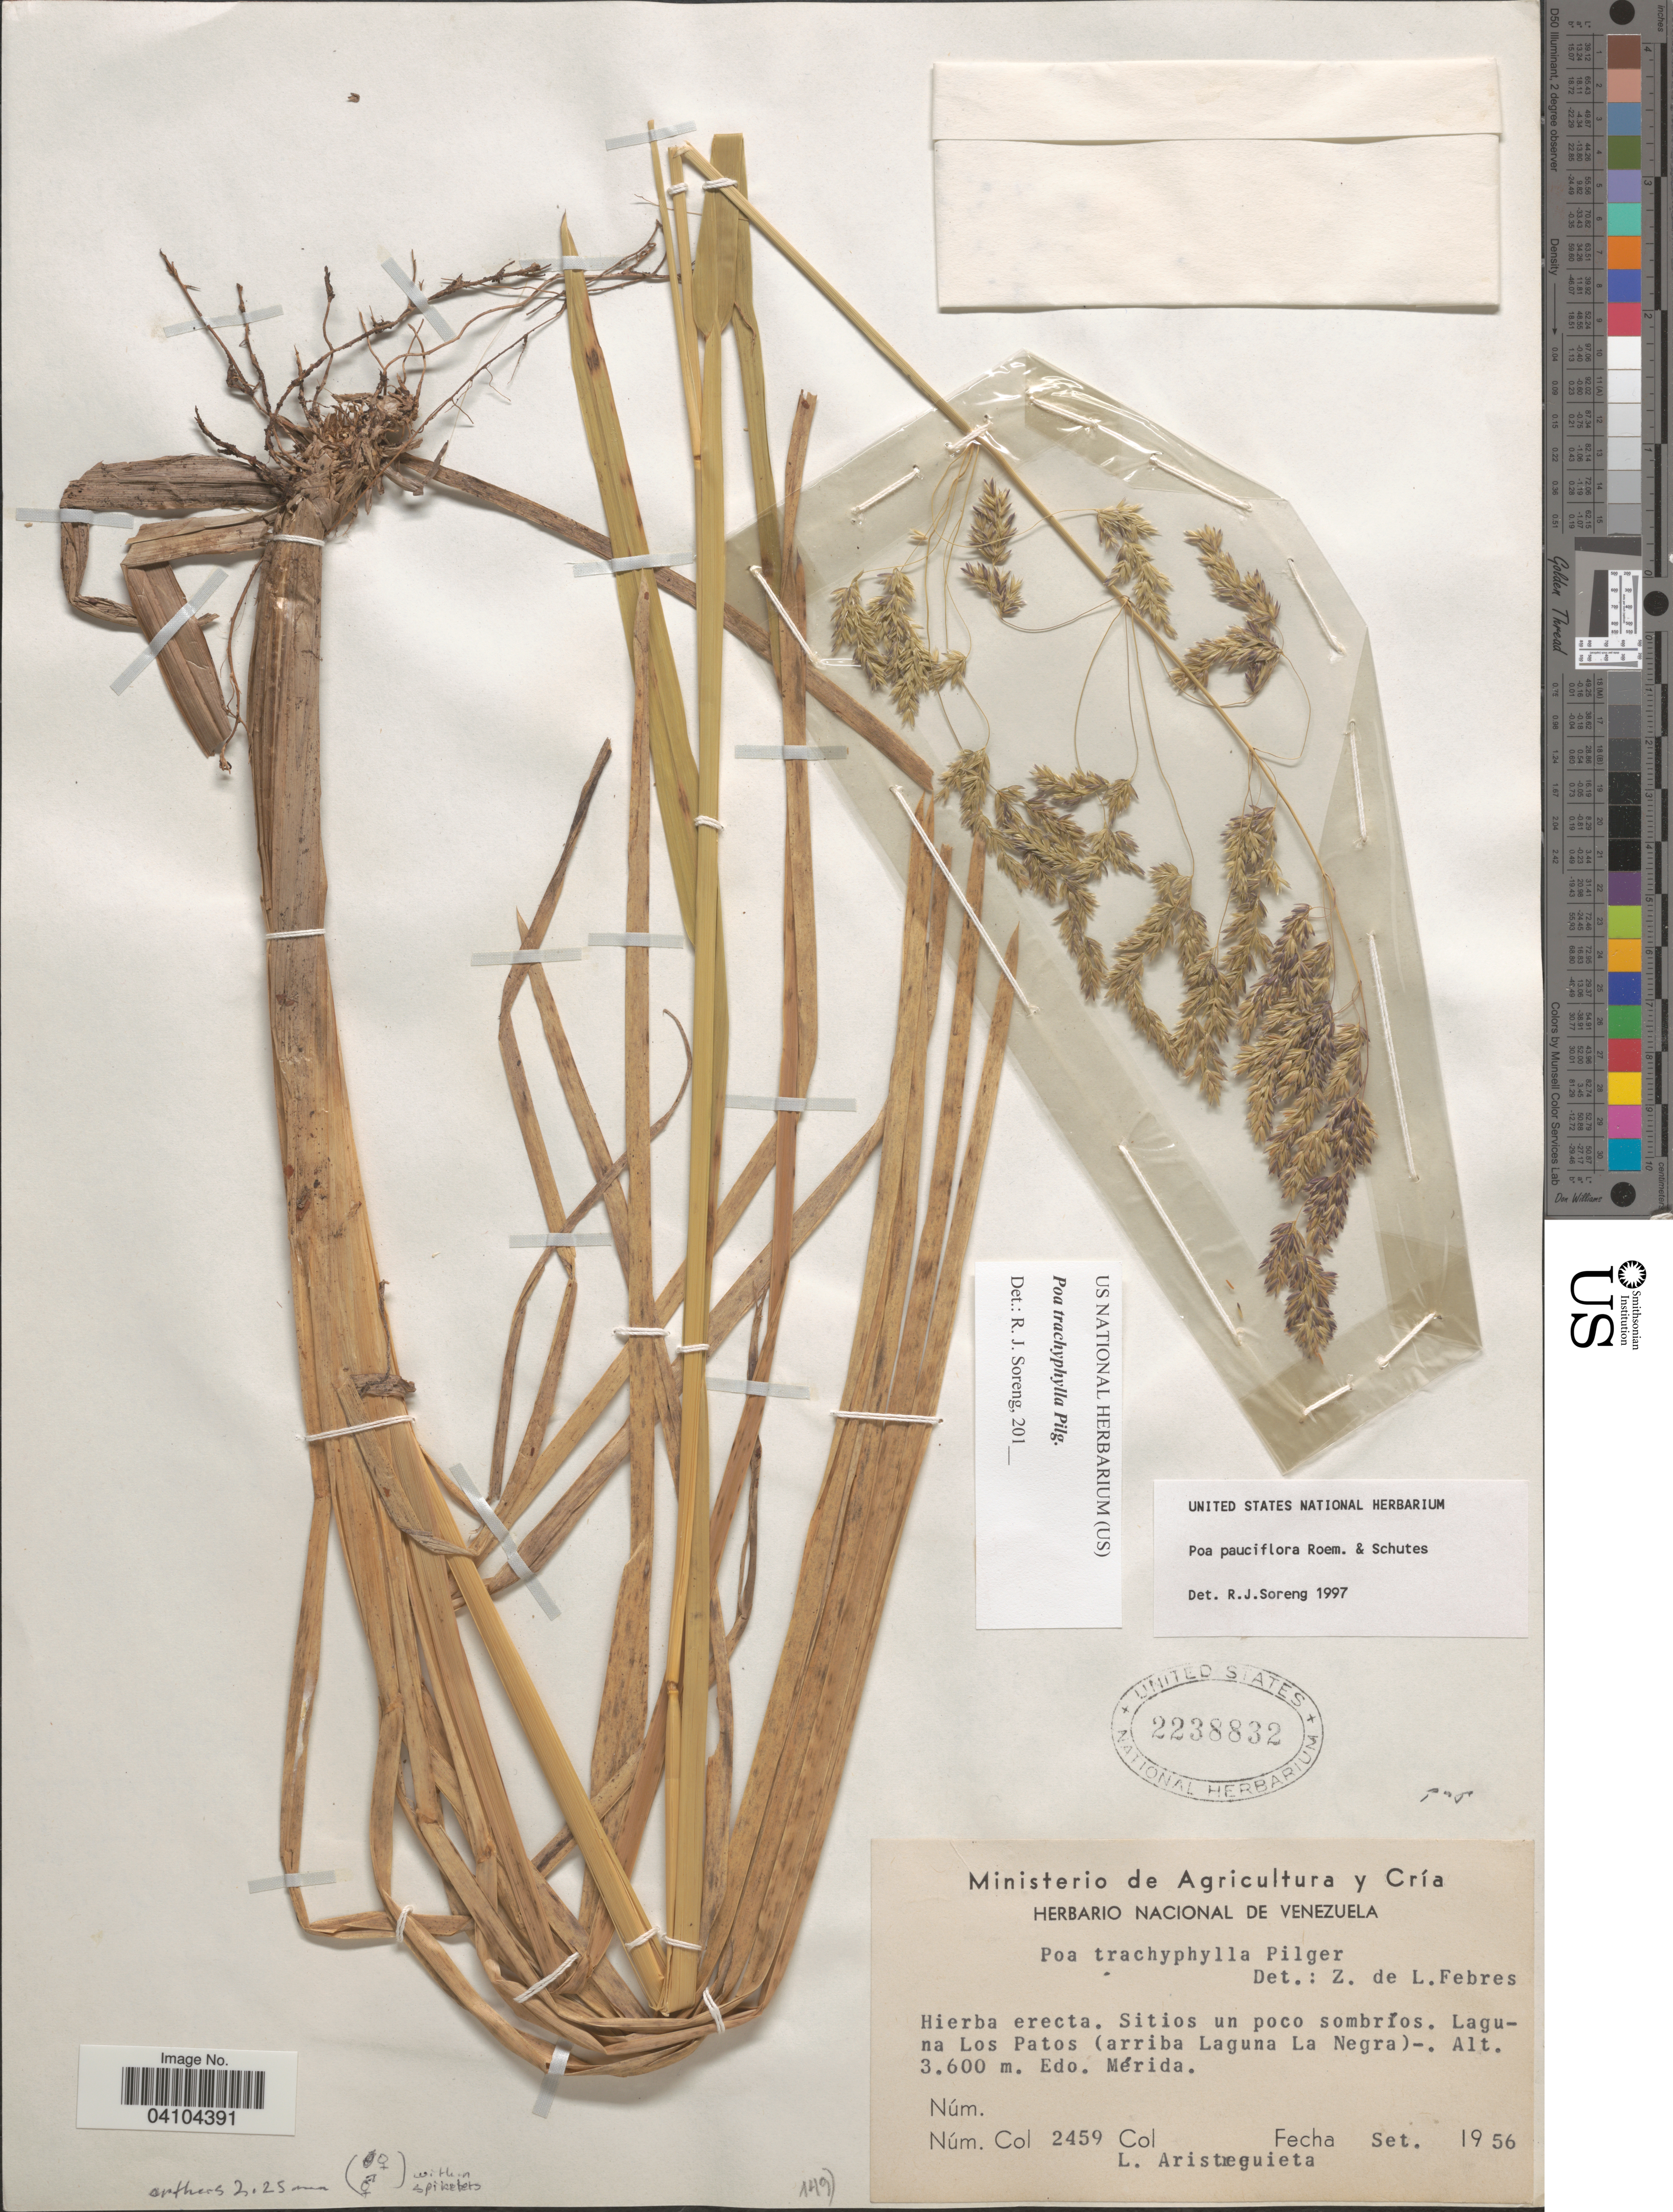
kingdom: Plantae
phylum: Tracheophyta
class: Liliopsida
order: Poales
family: Poaceae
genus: Poa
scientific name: Poa trachyphylla Hack., nom. illeg.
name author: Hack.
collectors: L. Aristeguieta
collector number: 2459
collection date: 1956-09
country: Venezuela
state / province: Merida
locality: Laguna Los Patos (arriba Laguna La Negra).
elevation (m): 3600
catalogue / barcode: US 2238832